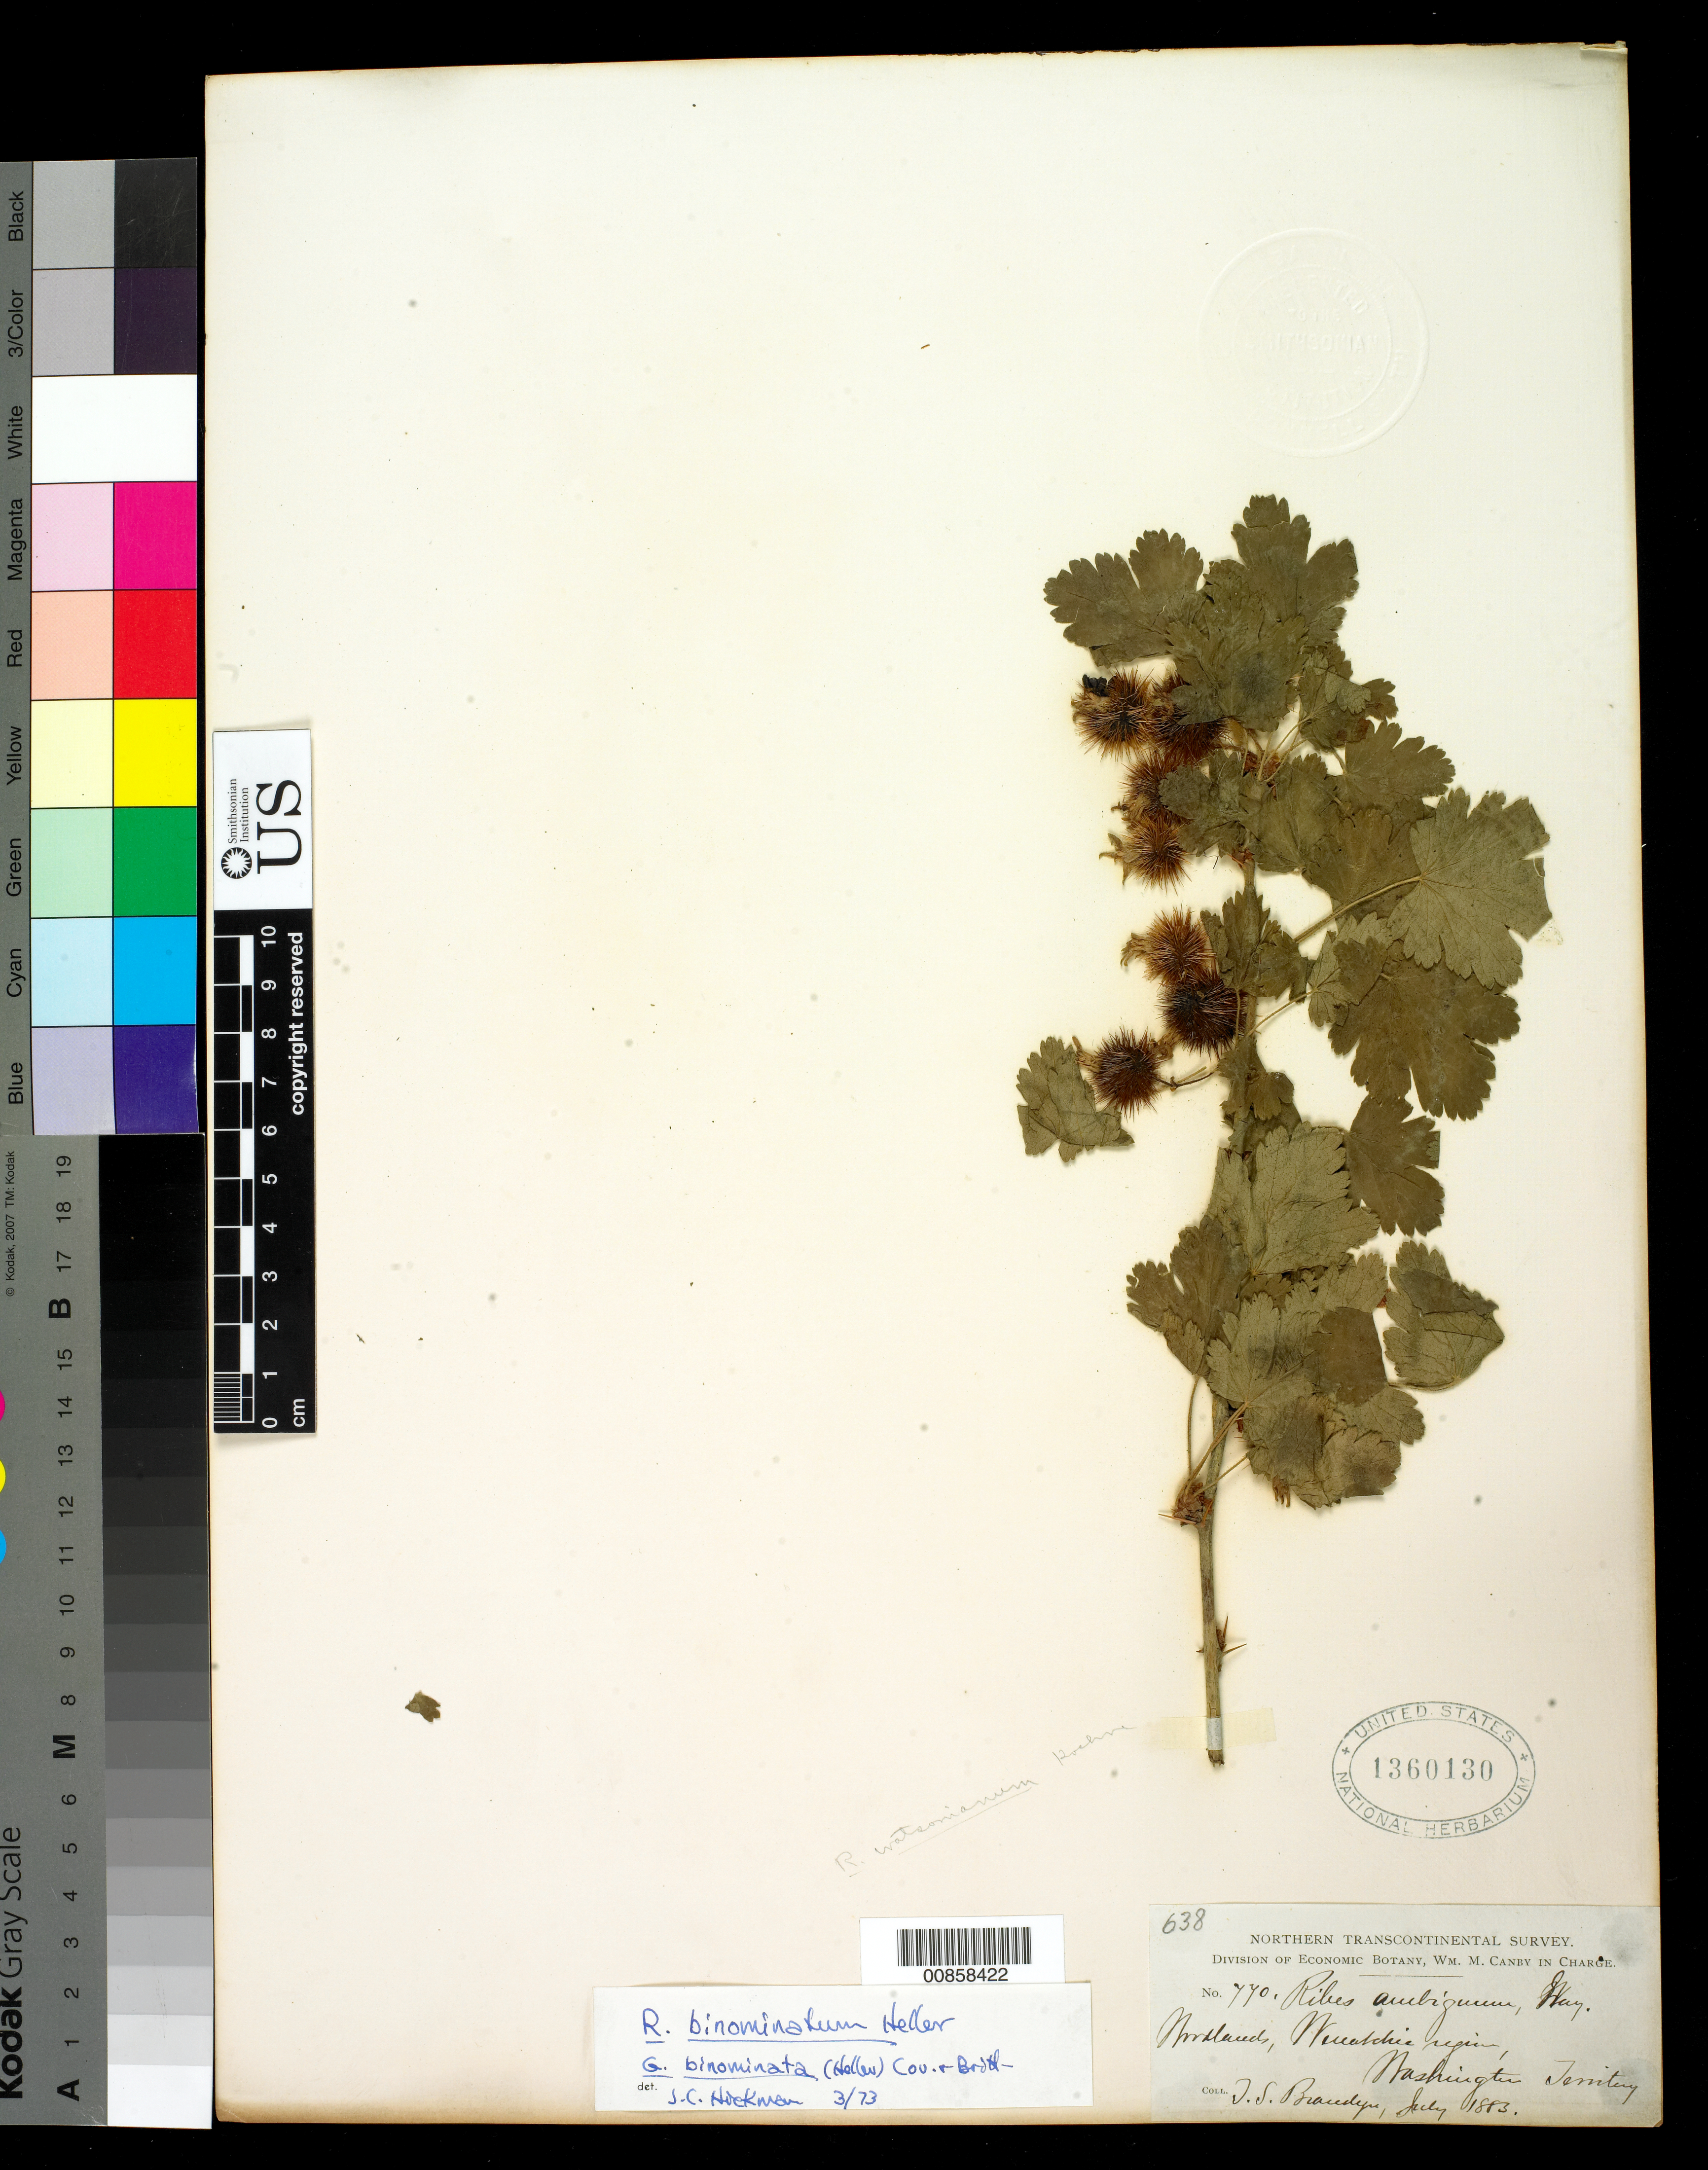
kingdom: Plantae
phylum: Tracheophyta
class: Magnoliopsida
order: Saxifragales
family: Grossulariaceae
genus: Ribes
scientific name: Ribes binominatum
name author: A. Heller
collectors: J. S. Brandegee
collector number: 770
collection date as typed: Jul 1883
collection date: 1883-07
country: United States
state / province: Washington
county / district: Chelan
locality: Wenatchee region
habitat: Wetlands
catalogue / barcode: US 1360130